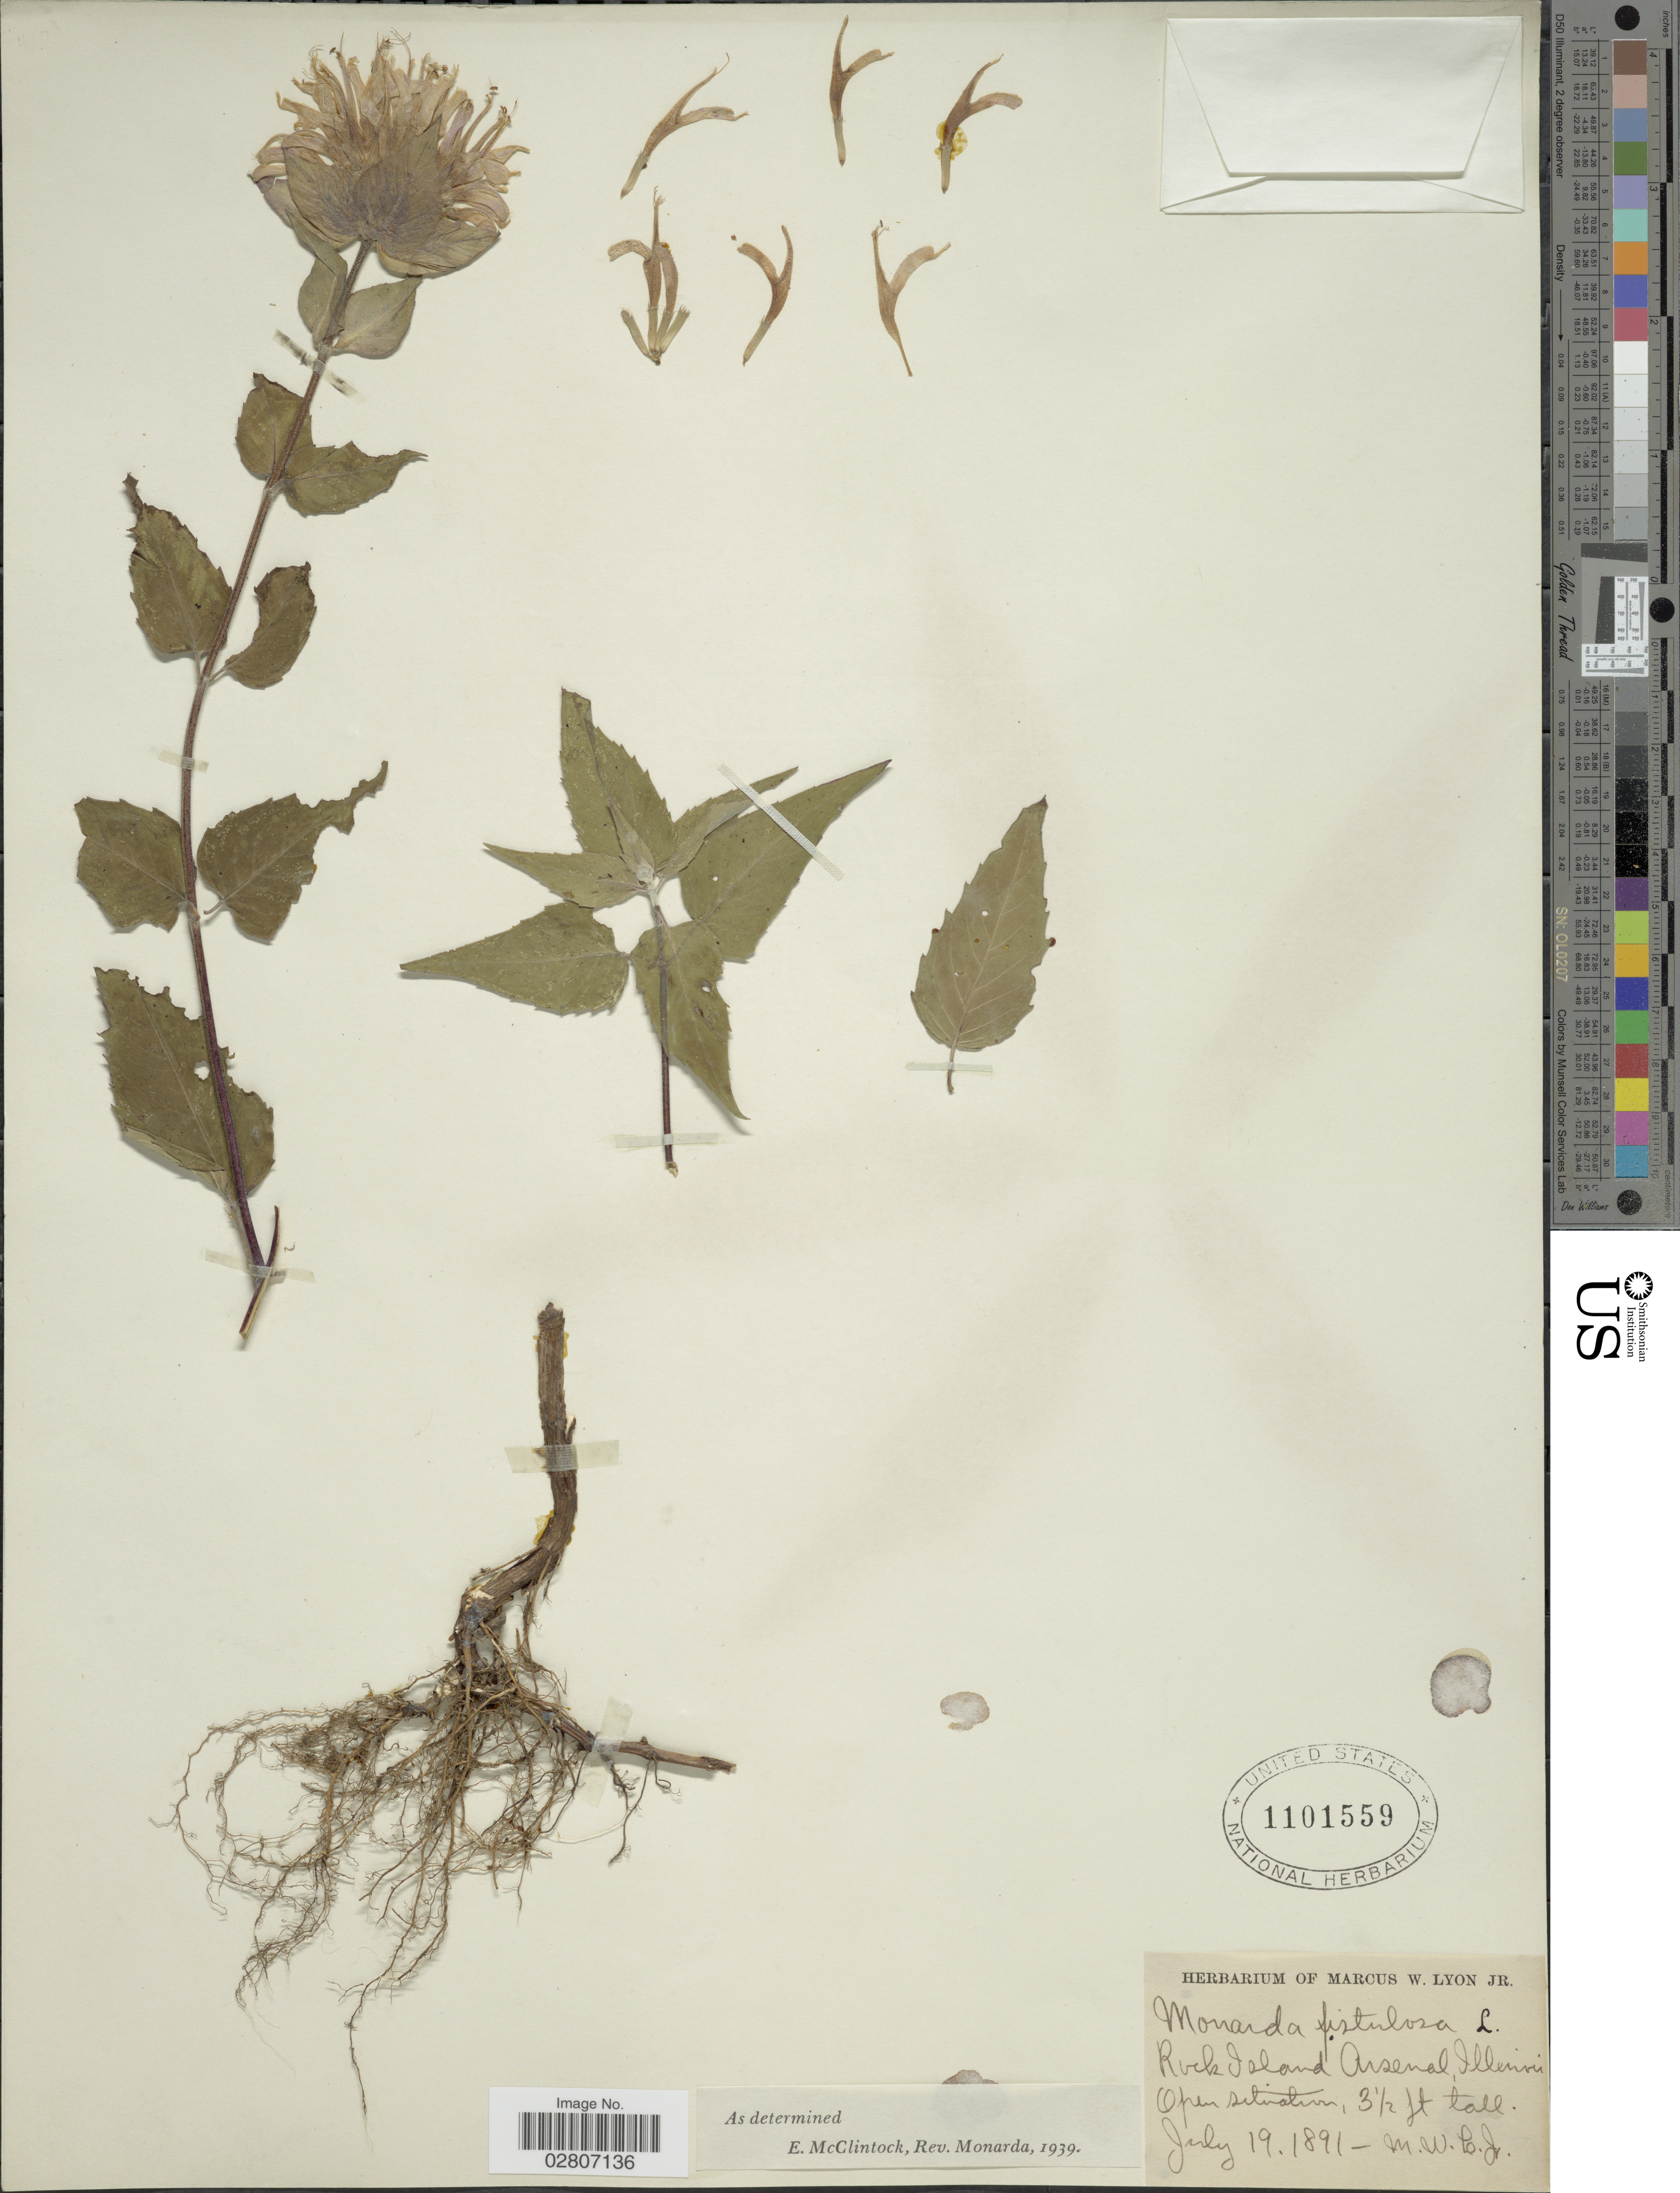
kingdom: Plantae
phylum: Tracheophyta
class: Magnoliopsida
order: Lamiales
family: Lamiaceae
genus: Monarda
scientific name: Monarda fistulosa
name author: L.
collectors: M. Lyon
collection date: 1891-07-19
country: United States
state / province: Illinois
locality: Rock Island Arsenal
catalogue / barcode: US 1101559